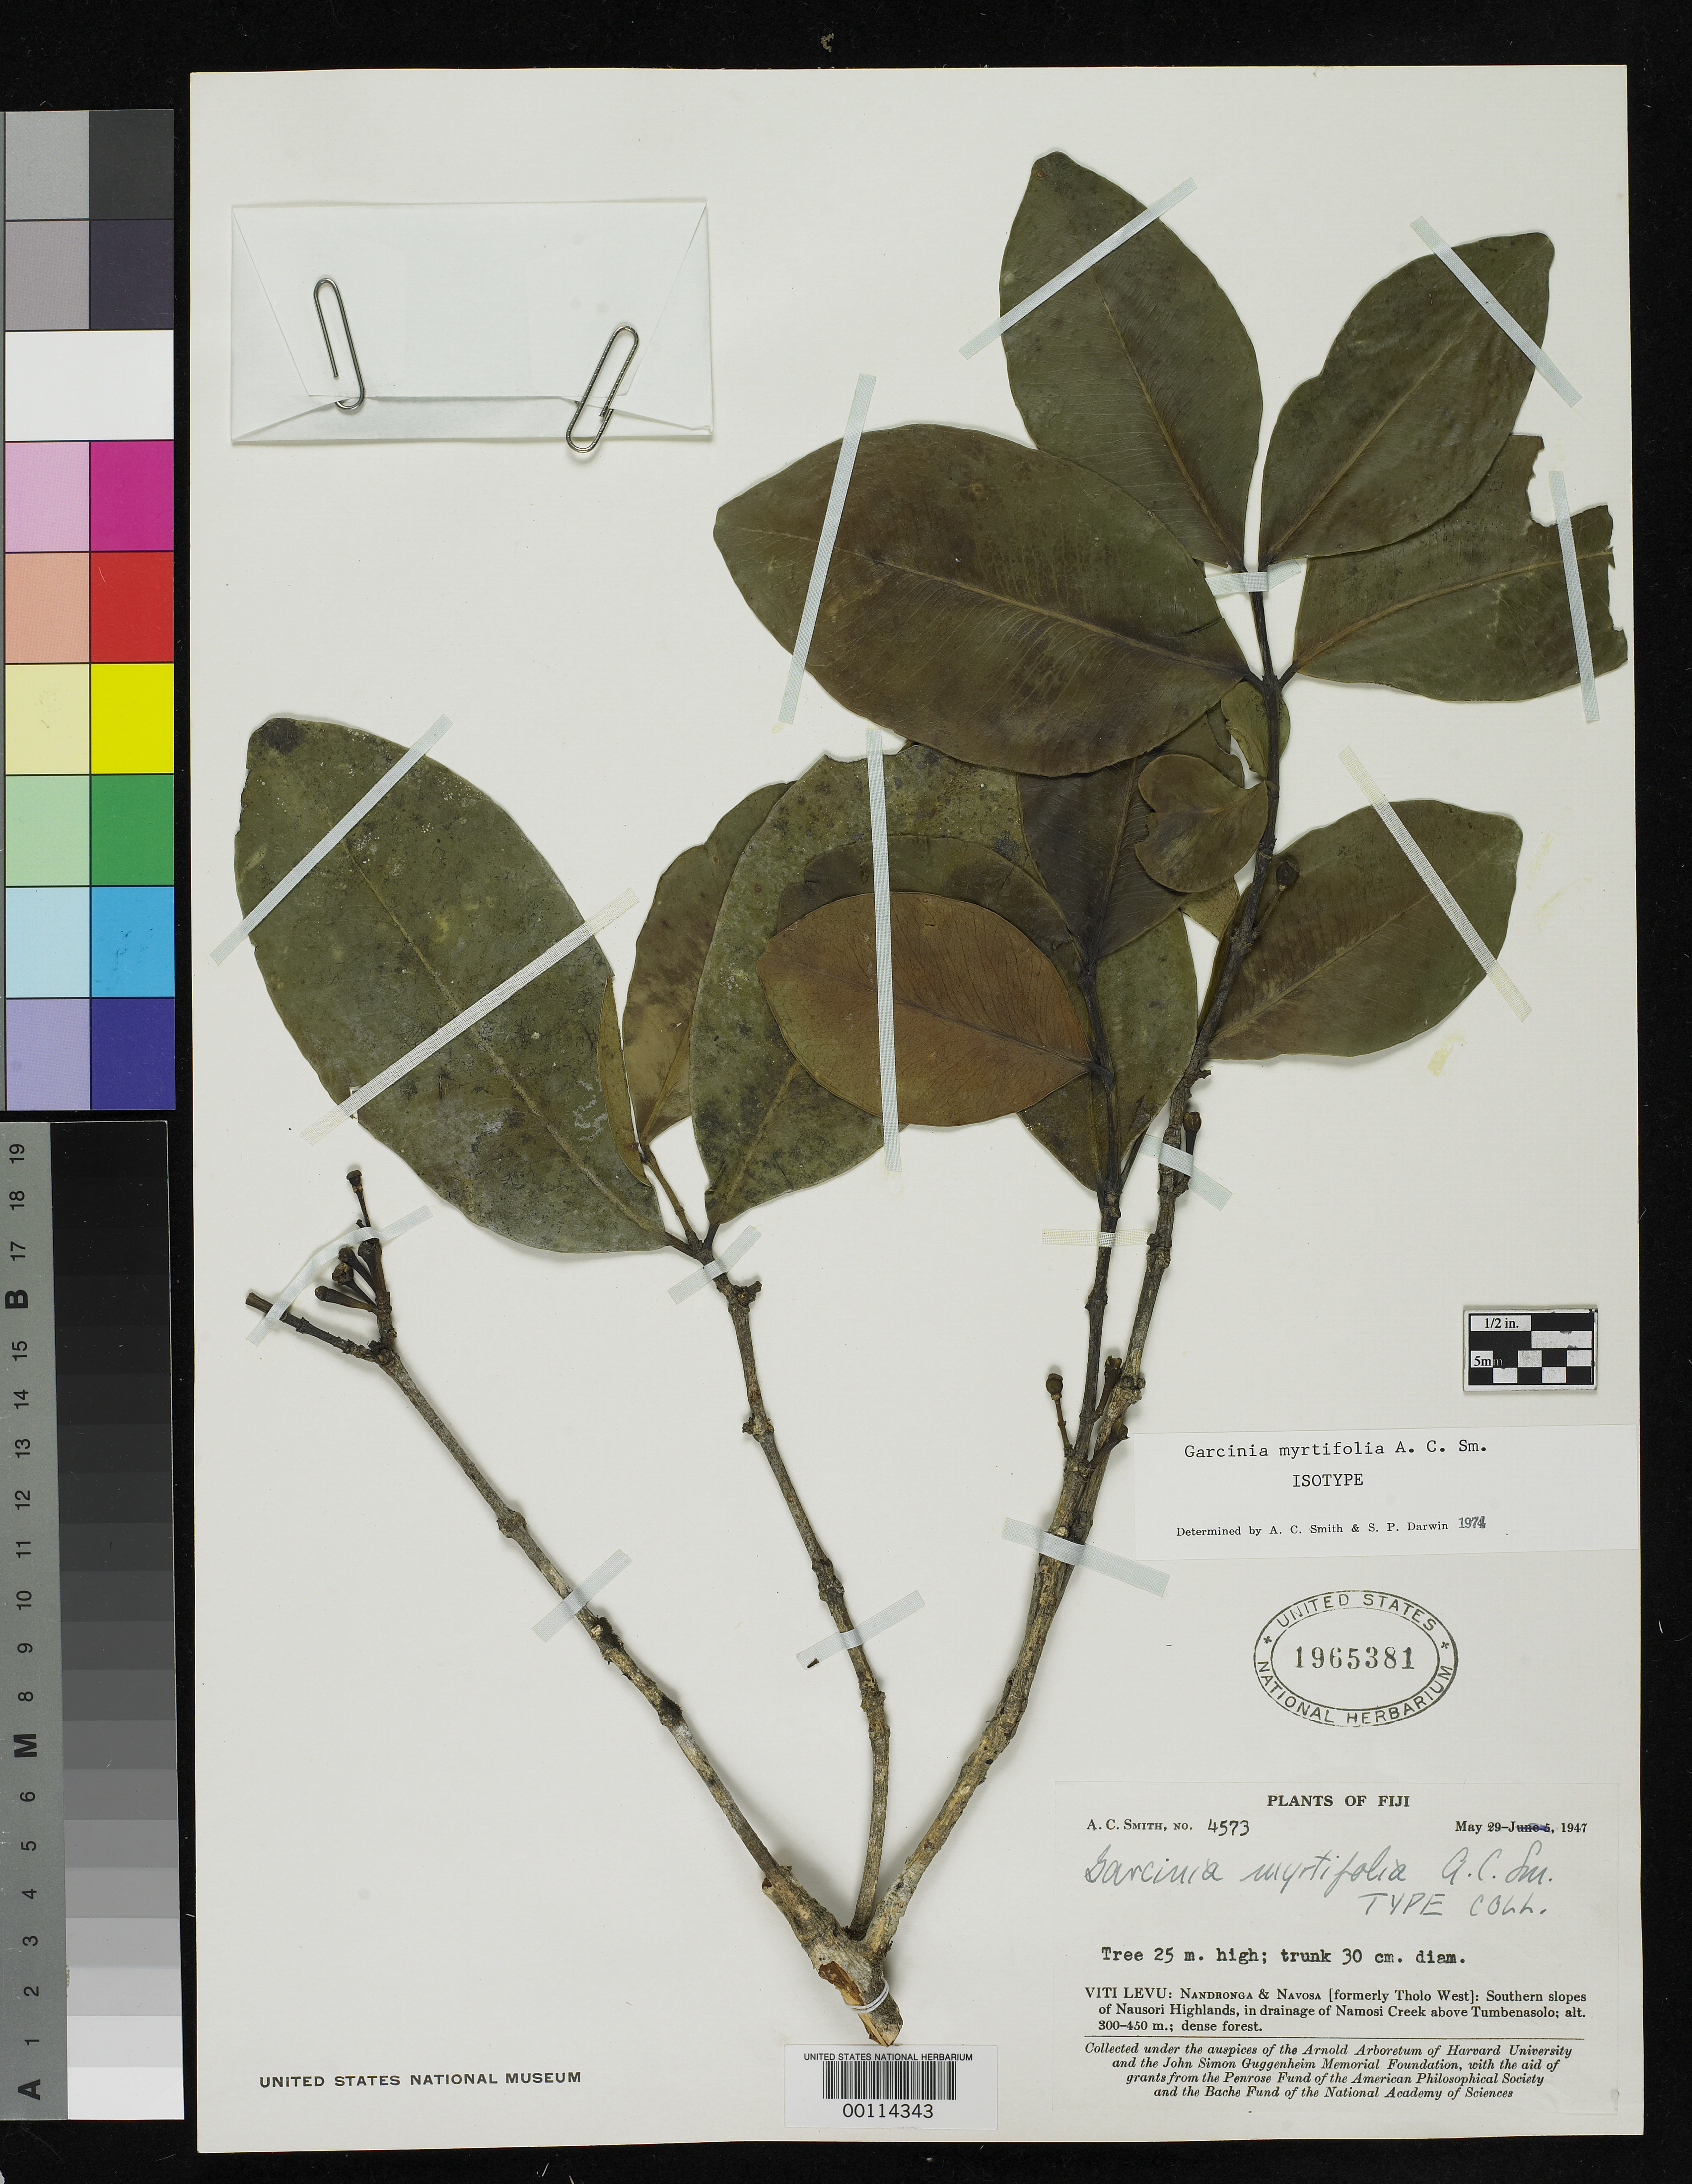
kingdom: Plantae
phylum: Tracheophyta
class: Magnoliopsida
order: Malpighiales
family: Clusiaceae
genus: Garcinia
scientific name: Garcinia myrtifolia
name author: A.C. Sm.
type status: Isotype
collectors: A. C. Smith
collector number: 4573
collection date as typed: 29 May 1947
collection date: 1947-05-29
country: Fiji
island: Viti Levu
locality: Nandronga & Navosa, S slope of Nausori Highlands, Namosic Creek above Tumbenasolo. [Viti Levu Group]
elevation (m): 300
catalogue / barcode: US 1965381